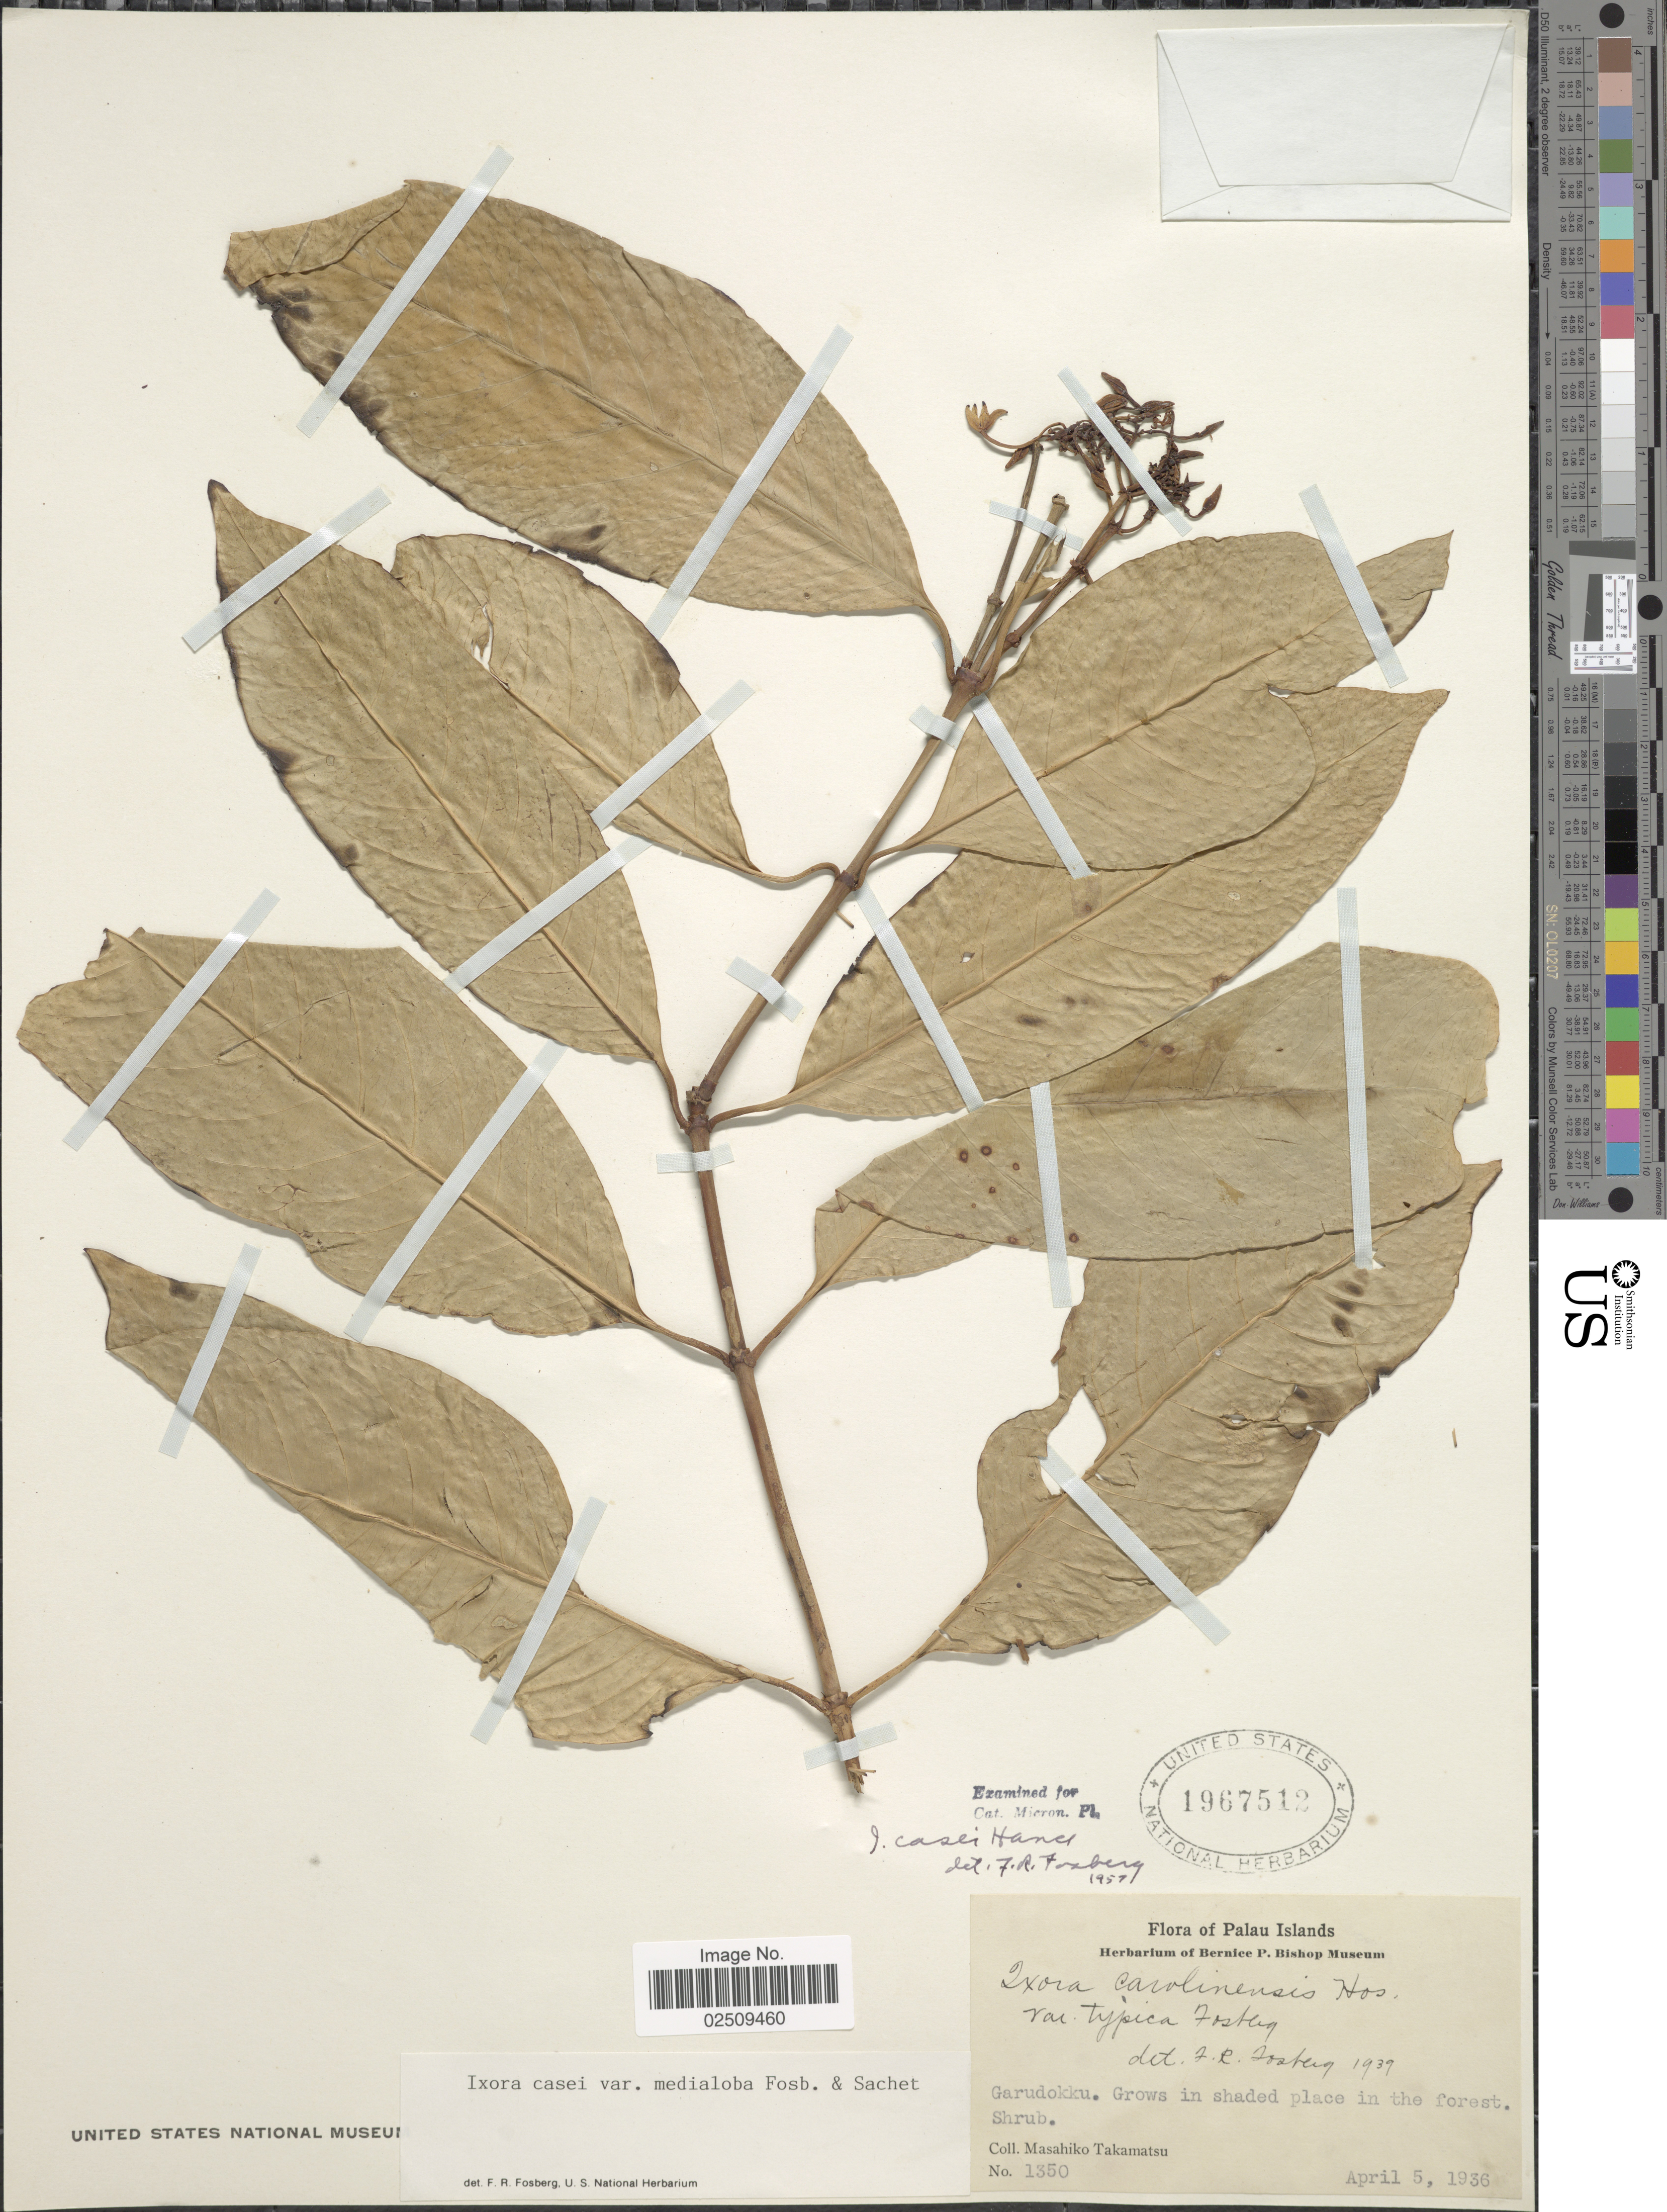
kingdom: Plantae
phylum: Tracheophyta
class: Magnoliopsida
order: Gentianales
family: Rubiaceae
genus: Ixora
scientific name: Ixora casei var. medialoba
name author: Fosberg & Sachet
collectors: M. Takamatsu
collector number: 1350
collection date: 1936-04-05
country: Palau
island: Babeldaob [Babelthuap]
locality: Palau Islands. Garudokku. Grows in shaded place in the forest.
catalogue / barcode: US 1967512